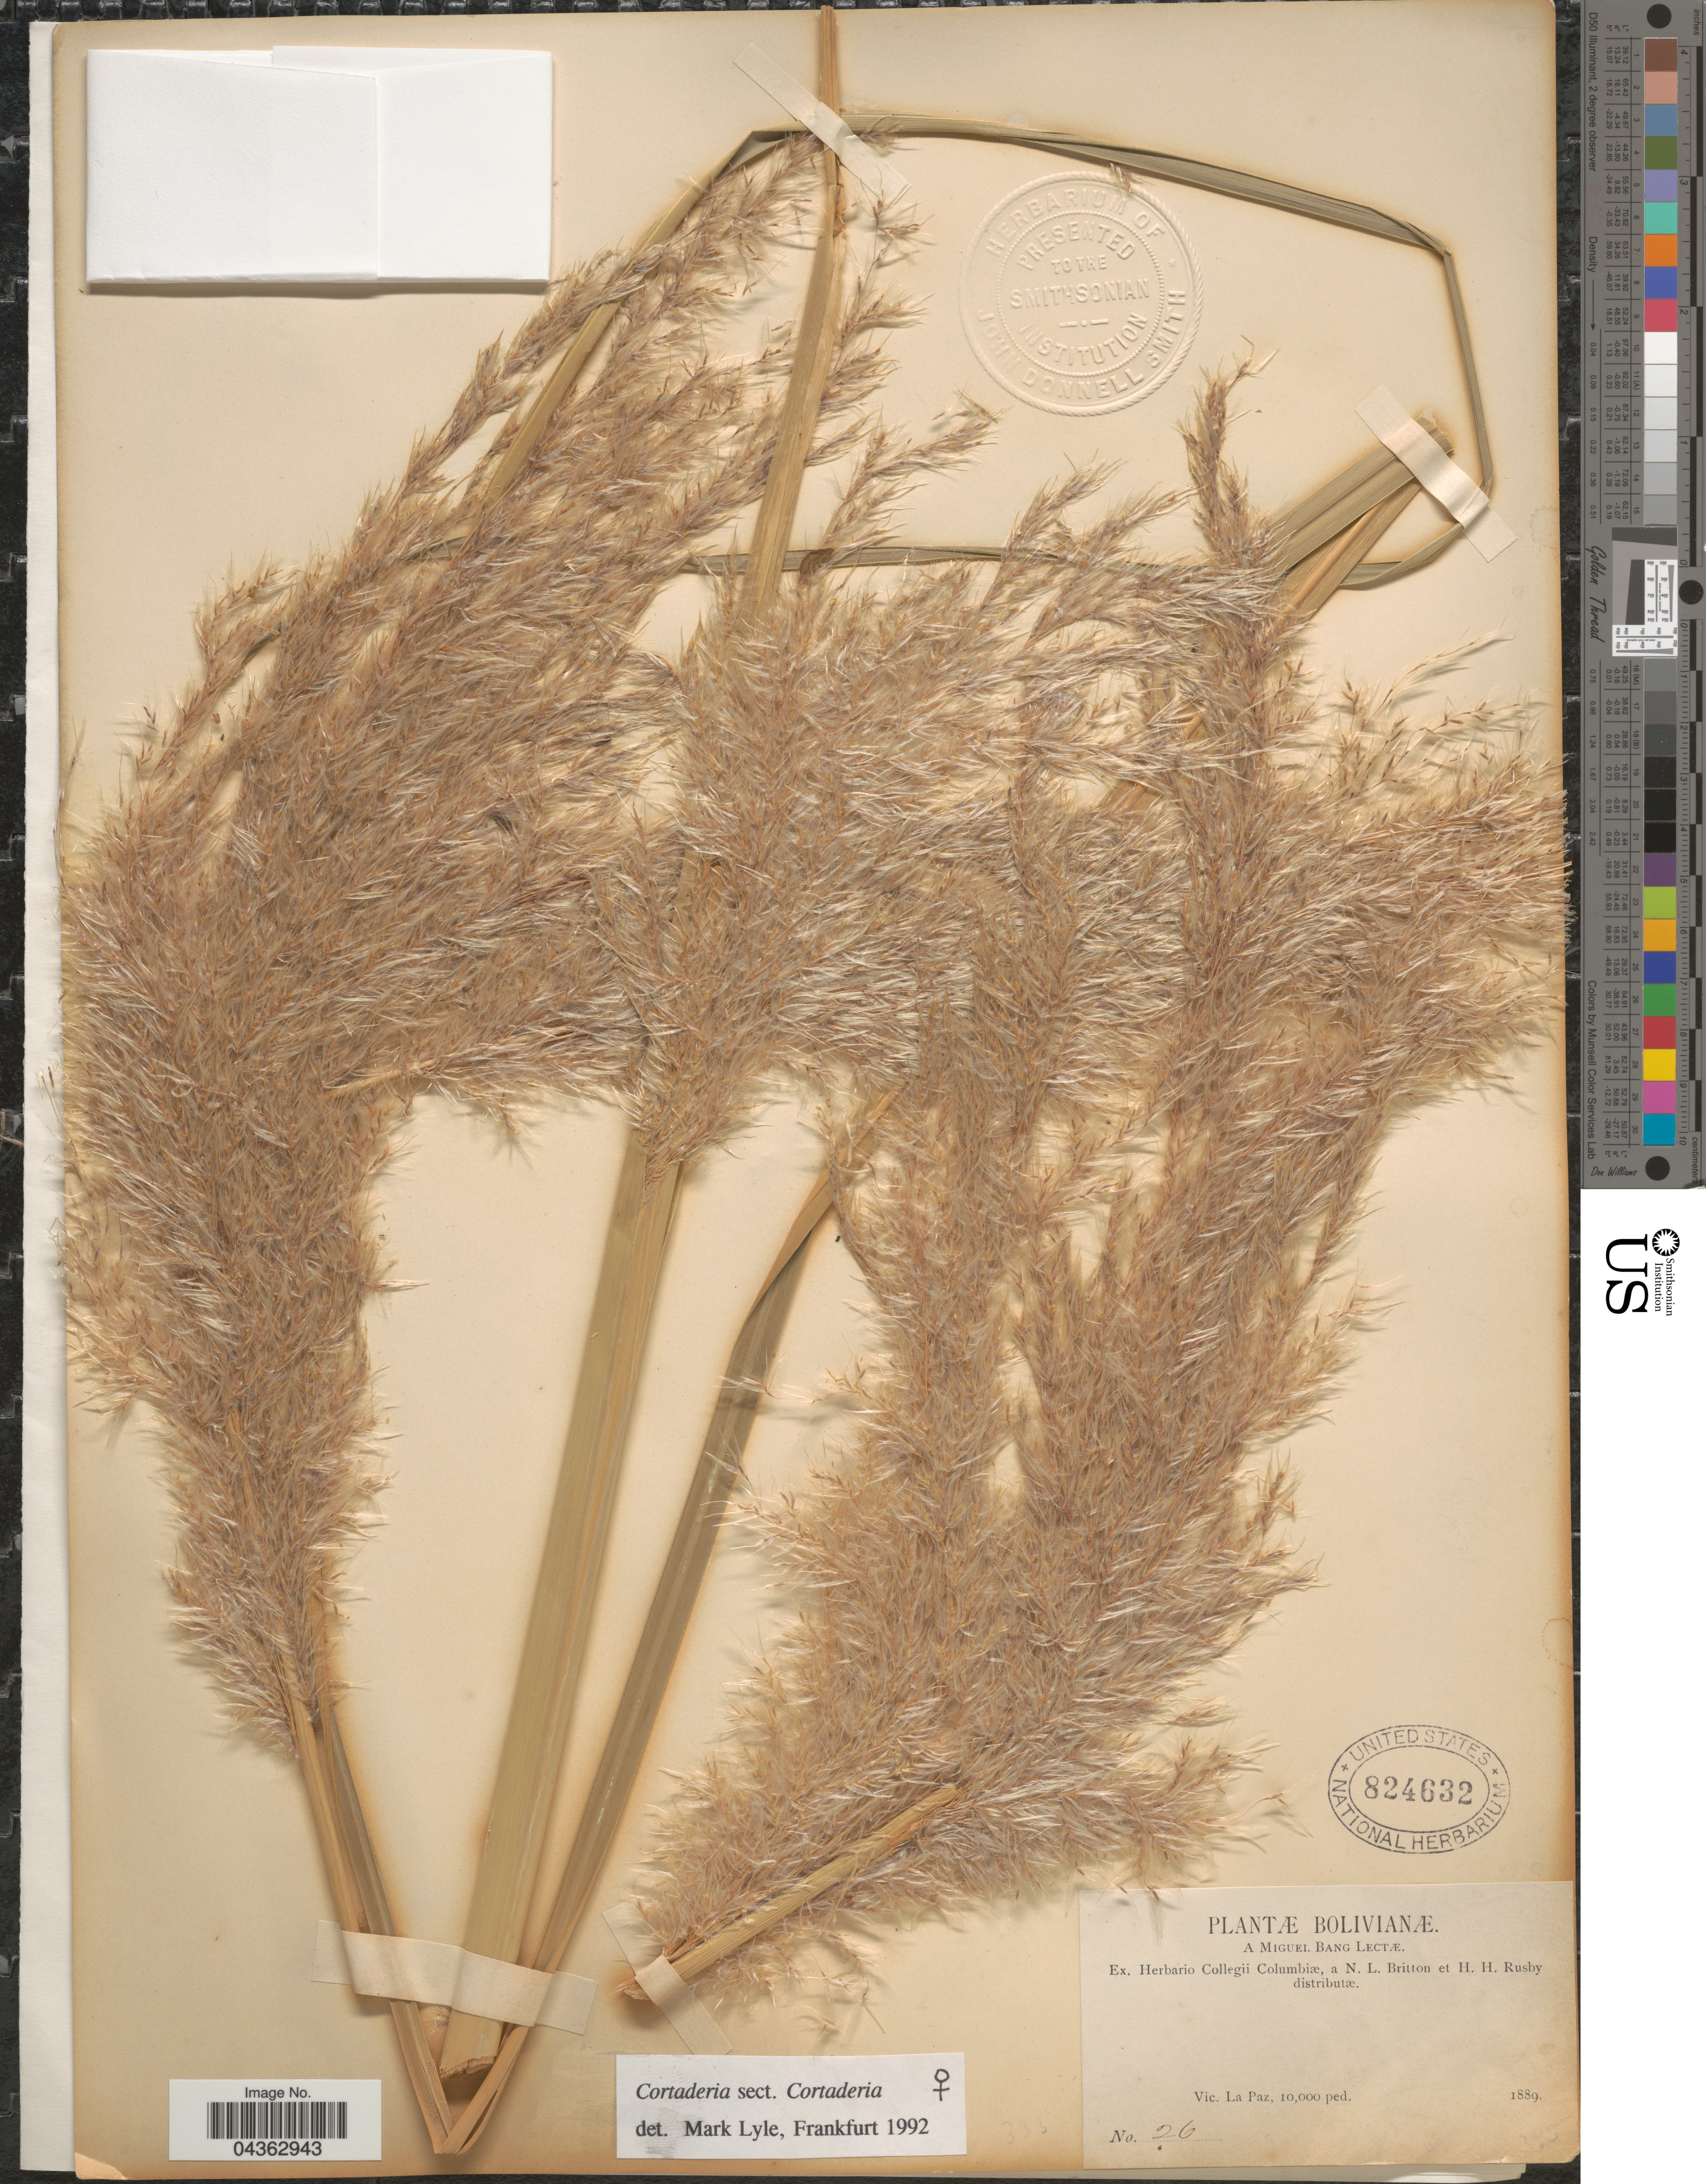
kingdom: Plantae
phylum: Tracheophyta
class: Liliopsida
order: Poales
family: Poaceae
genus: Cortaderia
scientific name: Cortaderia sp.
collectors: M. Bang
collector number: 26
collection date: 1889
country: Bolivia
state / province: La Paz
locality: Vic. La Paz.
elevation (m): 3048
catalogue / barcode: US 824632